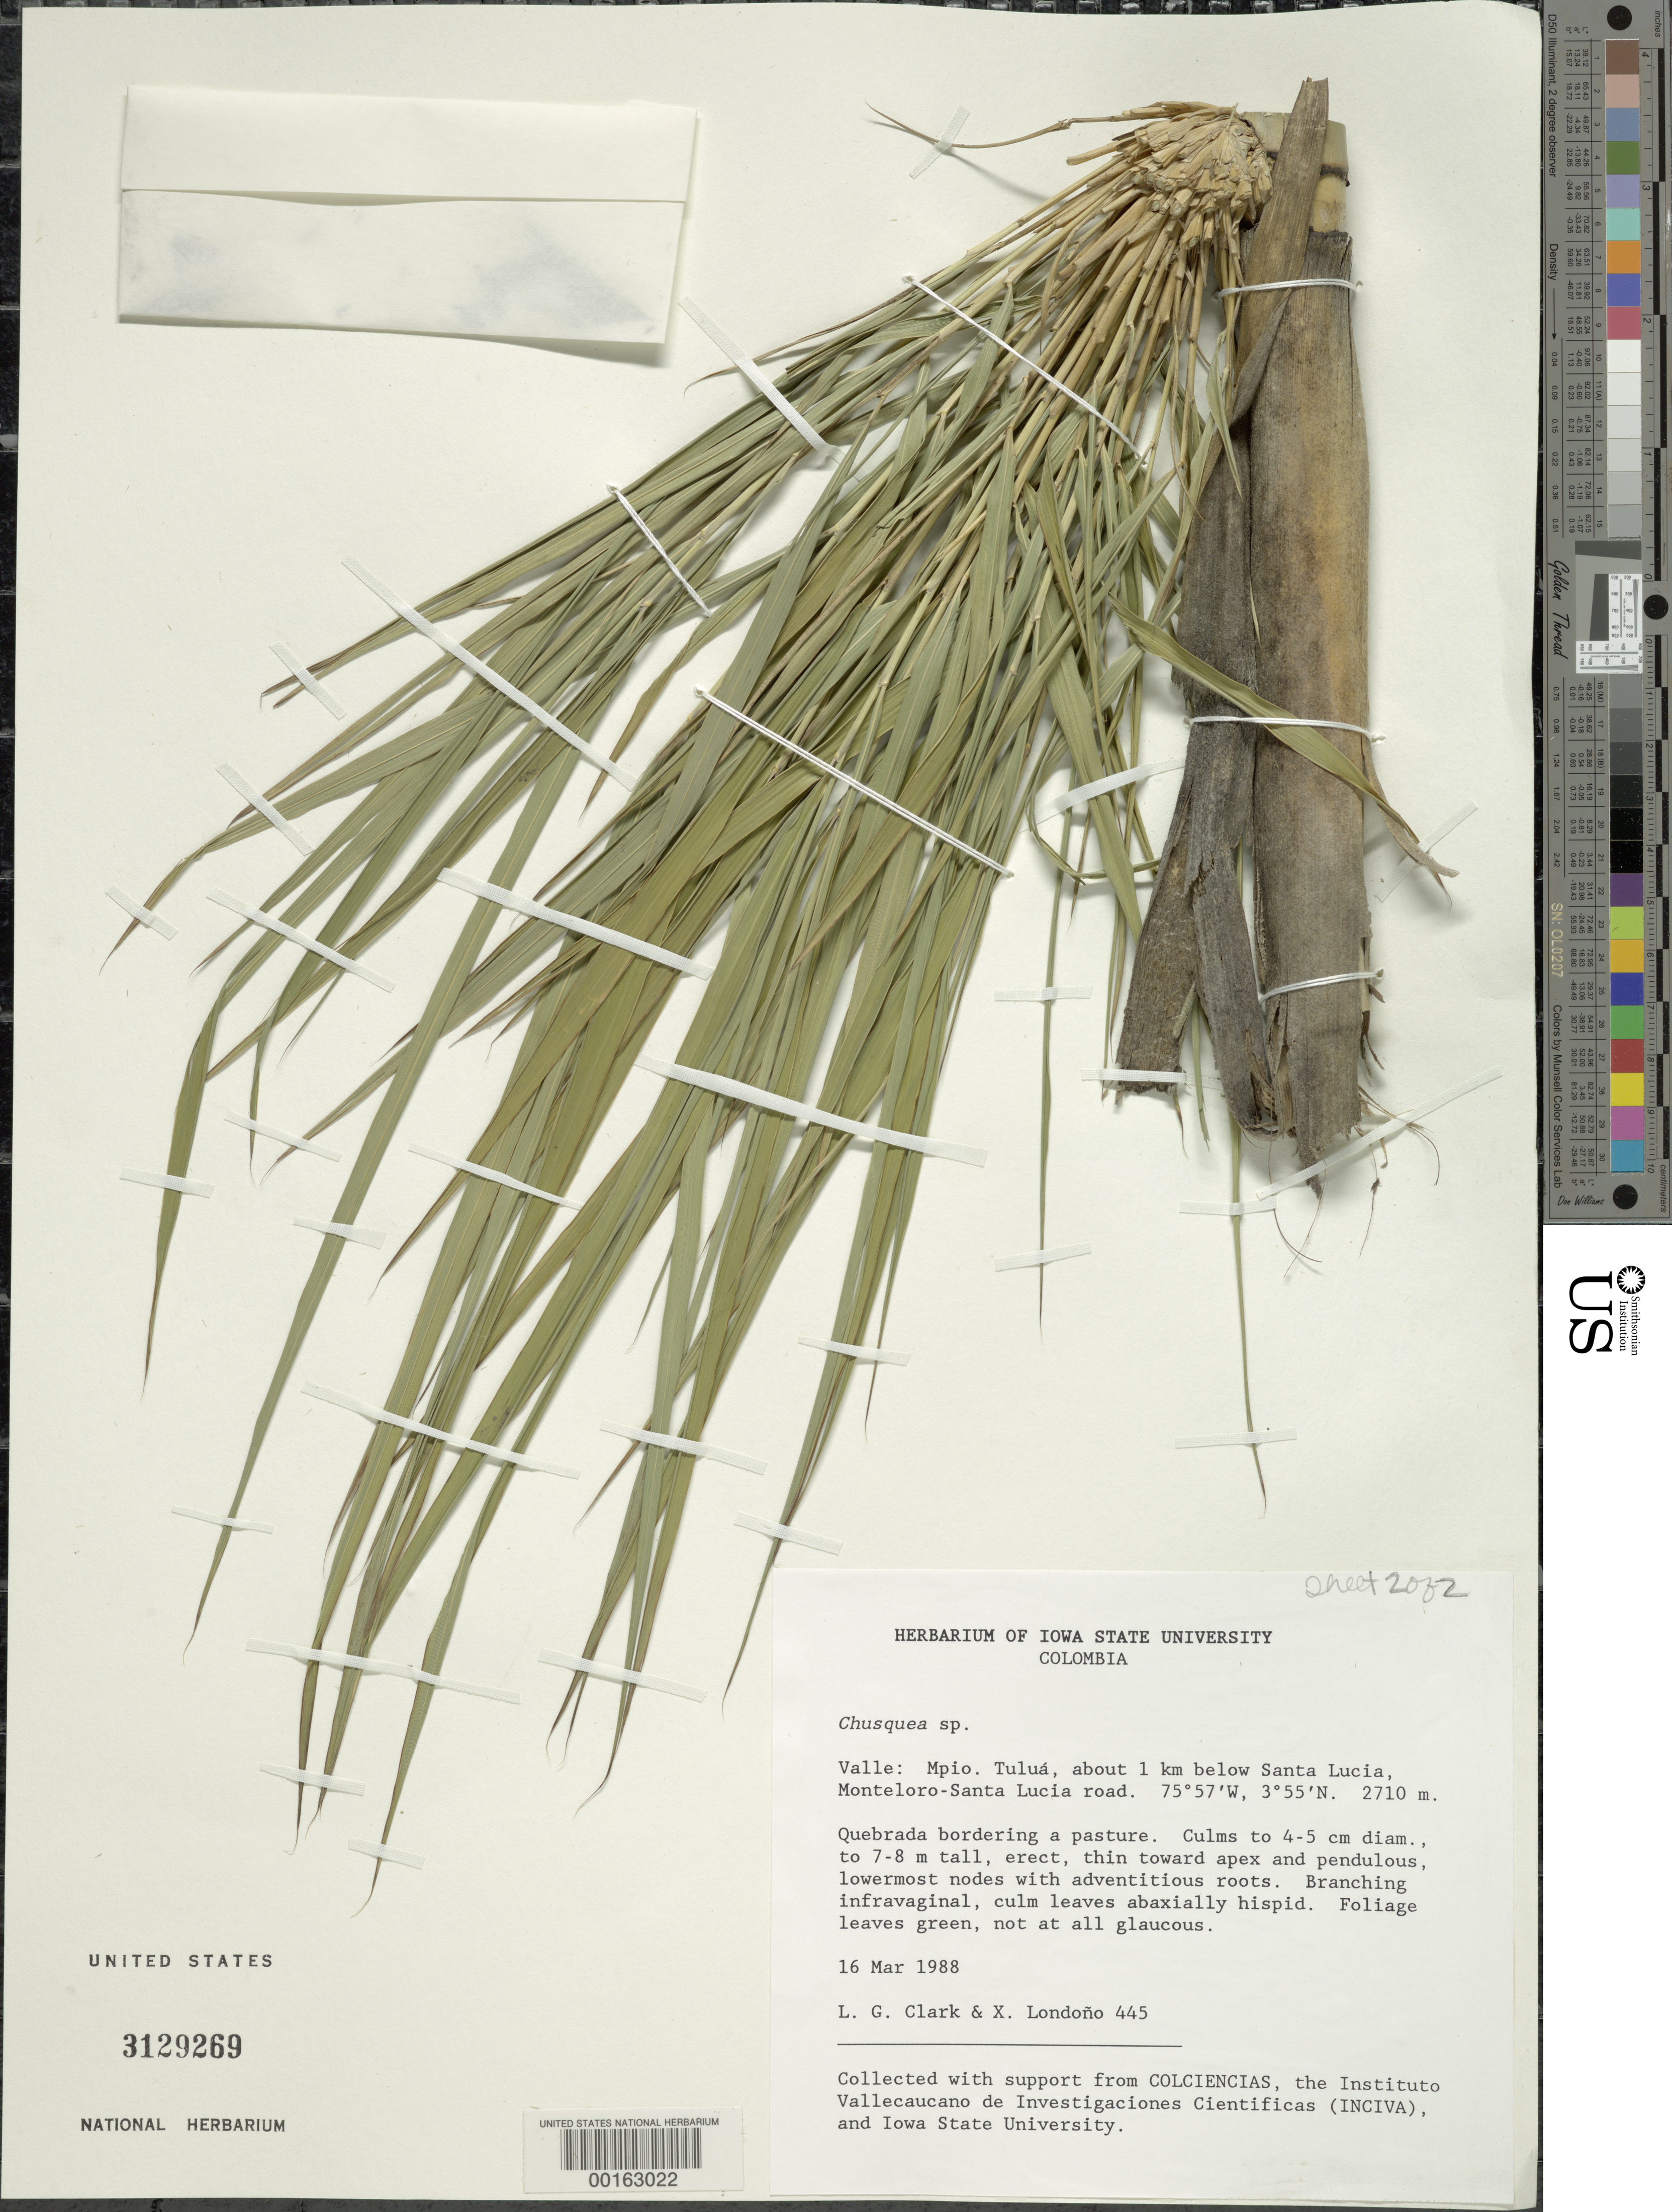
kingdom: Plantae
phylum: Tracheophyta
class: Liliopsida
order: Poales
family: Poaceae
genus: Chusquea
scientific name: Chusquea sp.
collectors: L. G. Clark & X. Londoño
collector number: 445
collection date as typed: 16 Mar 1988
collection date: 1988-03-16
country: Colombia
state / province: Valle del Cauca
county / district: Tuluá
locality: Mun. Tulua, 1 km below Santa Lucia, Monteloro-Santa Lucia road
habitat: Quebrada bordering a pasture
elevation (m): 2710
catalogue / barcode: US 3129269